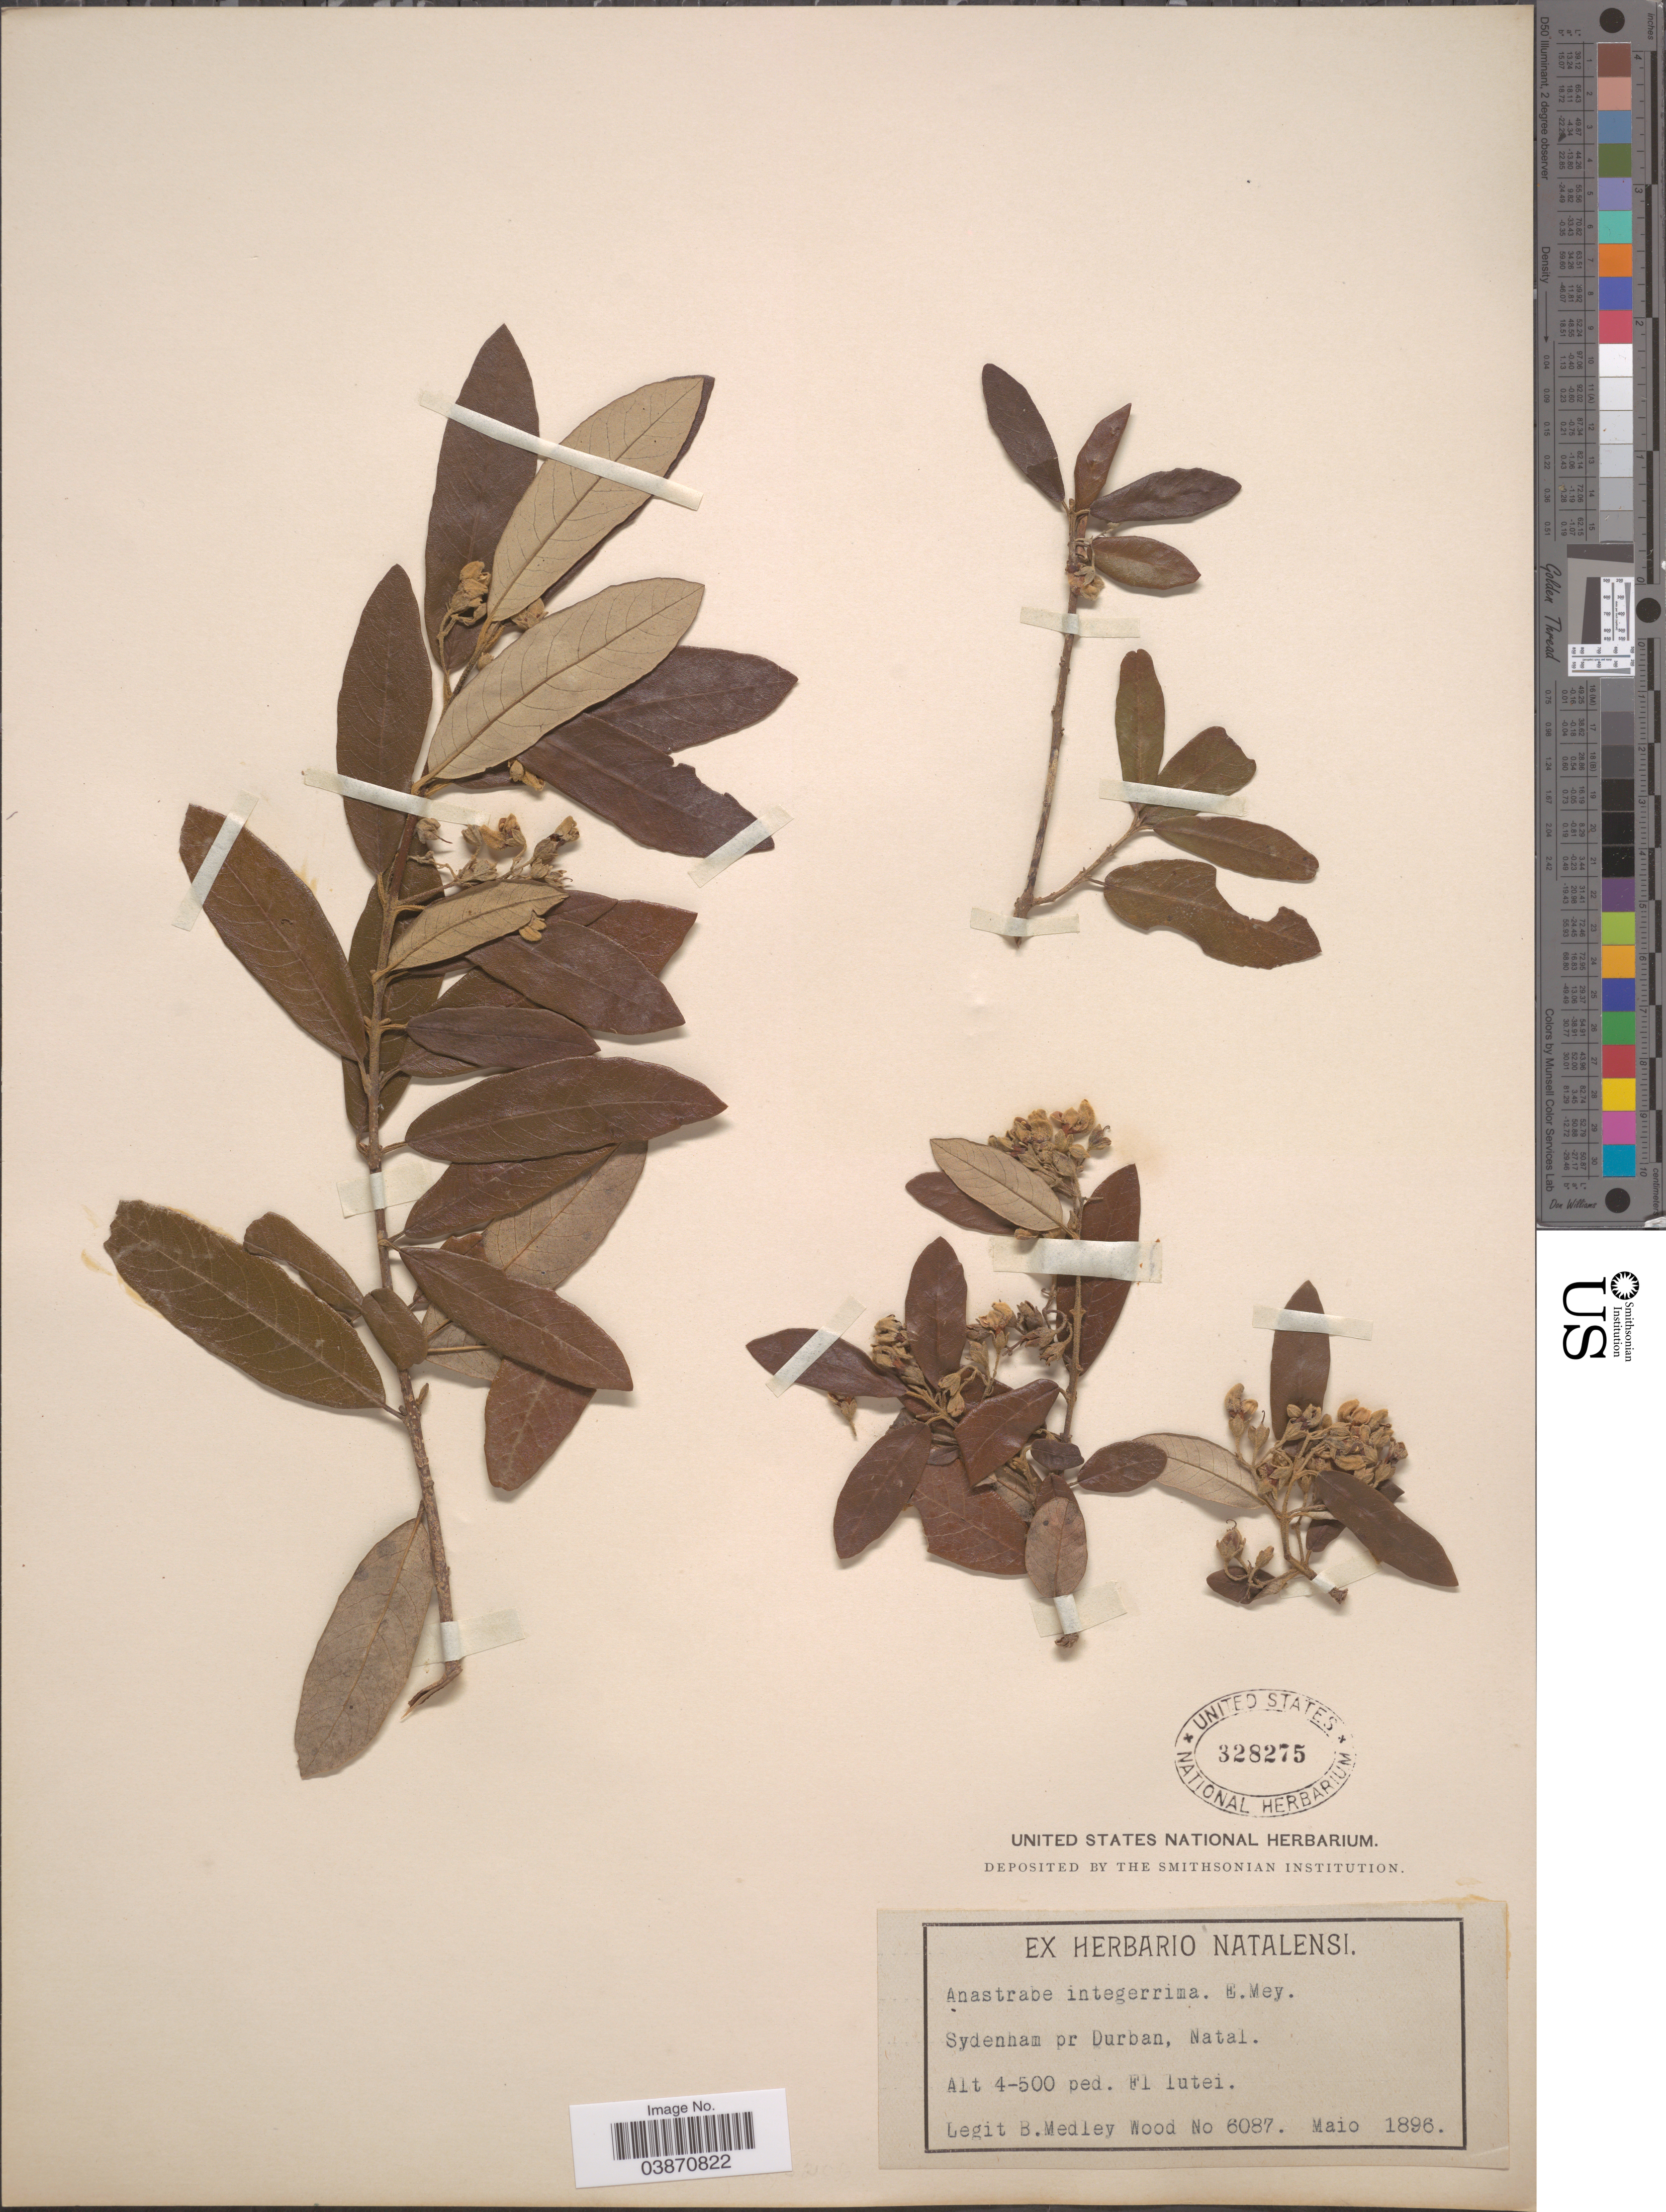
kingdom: Plantae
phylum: Tracheophyta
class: Magnoliopsida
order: Lamiales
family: Stilbaceae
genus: Anastrabe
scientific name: Anastrabe integerrima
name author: E. Mey. ex Benth.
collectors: B. Medley Wood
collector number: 6087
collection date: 1896-05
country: South Africa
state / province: KwaZulu-Natal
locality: Sydenham pr Durban, Natal.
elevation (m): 122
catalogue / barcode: US 328275